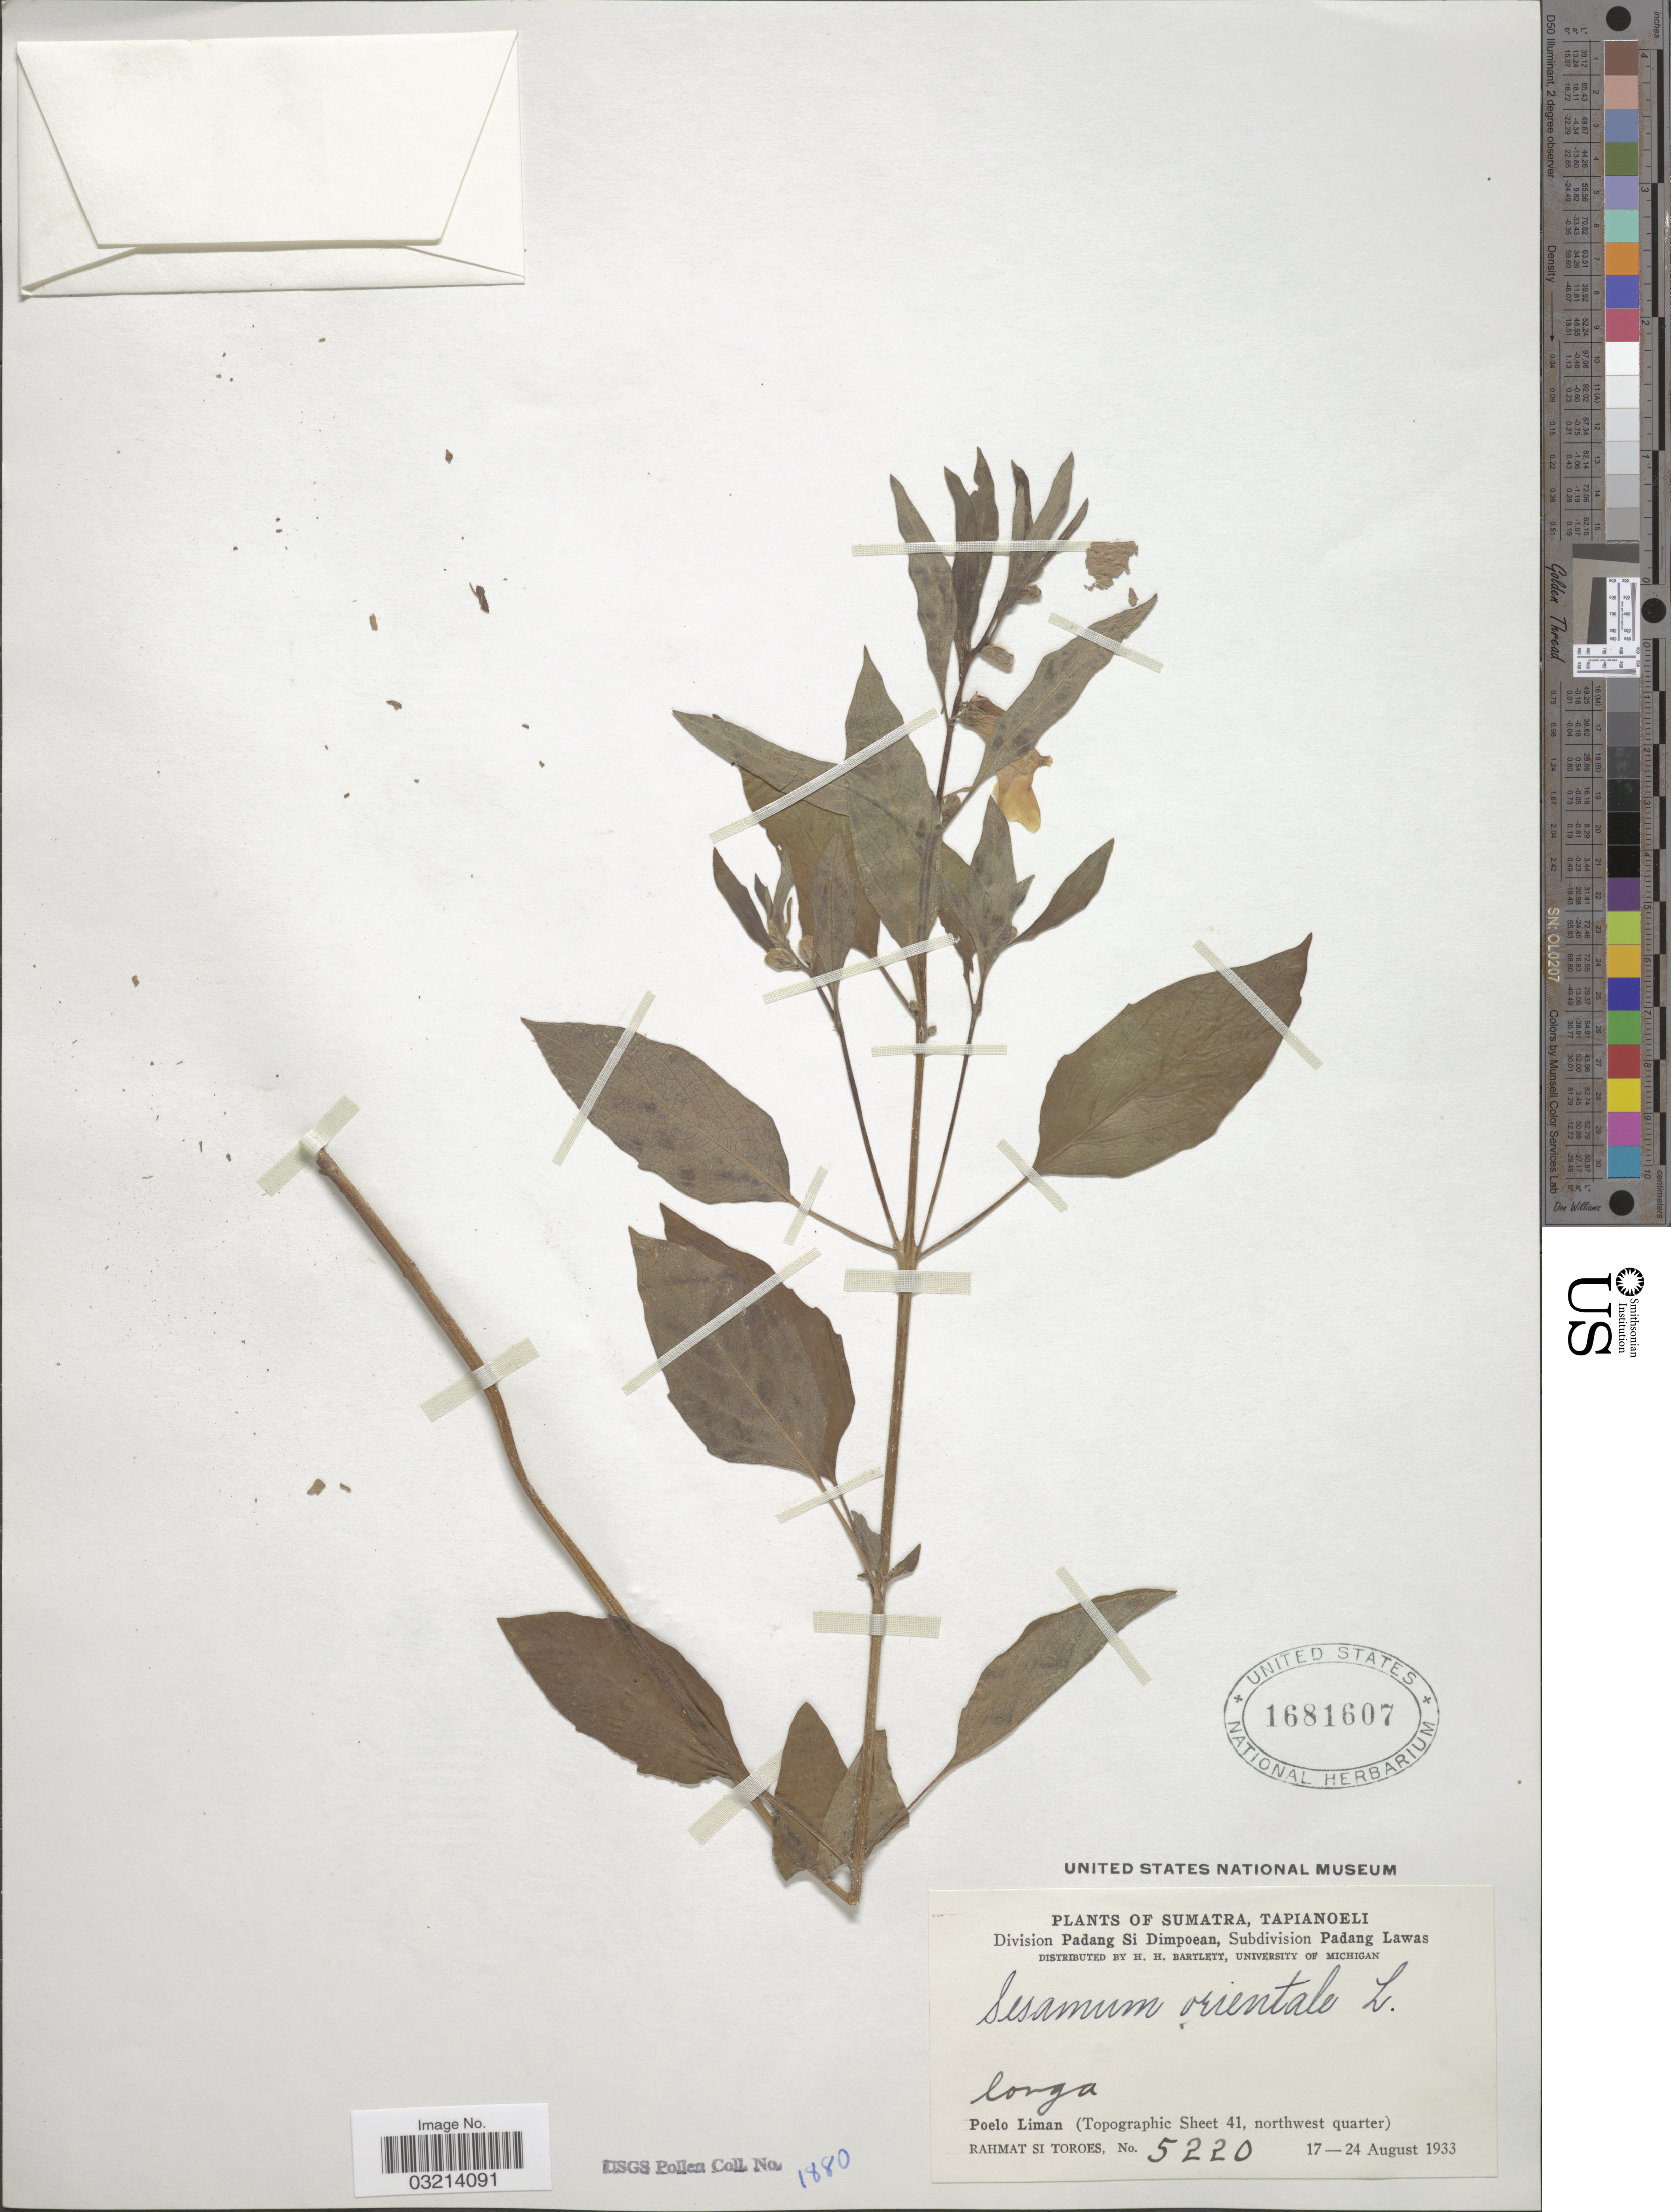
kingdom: Plantae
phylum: Tracheophyta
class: Magnoliopsida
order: Lamiales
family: Pedaliaceae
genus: Sesamum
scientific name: Sesamum indicum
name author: L.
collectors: Rahmat Si Boeea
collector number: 5220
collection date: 1933-08-17/1933-08-24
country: Indonesia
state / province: Sumatra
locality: Tapianoeli. Division Padang Si Dimpoean, Subdivision Padang Lawas. Lorga [interpreted]. Poelo Liman (Topographic Sheet 41, northwest quarter).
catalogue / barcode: US 1681607